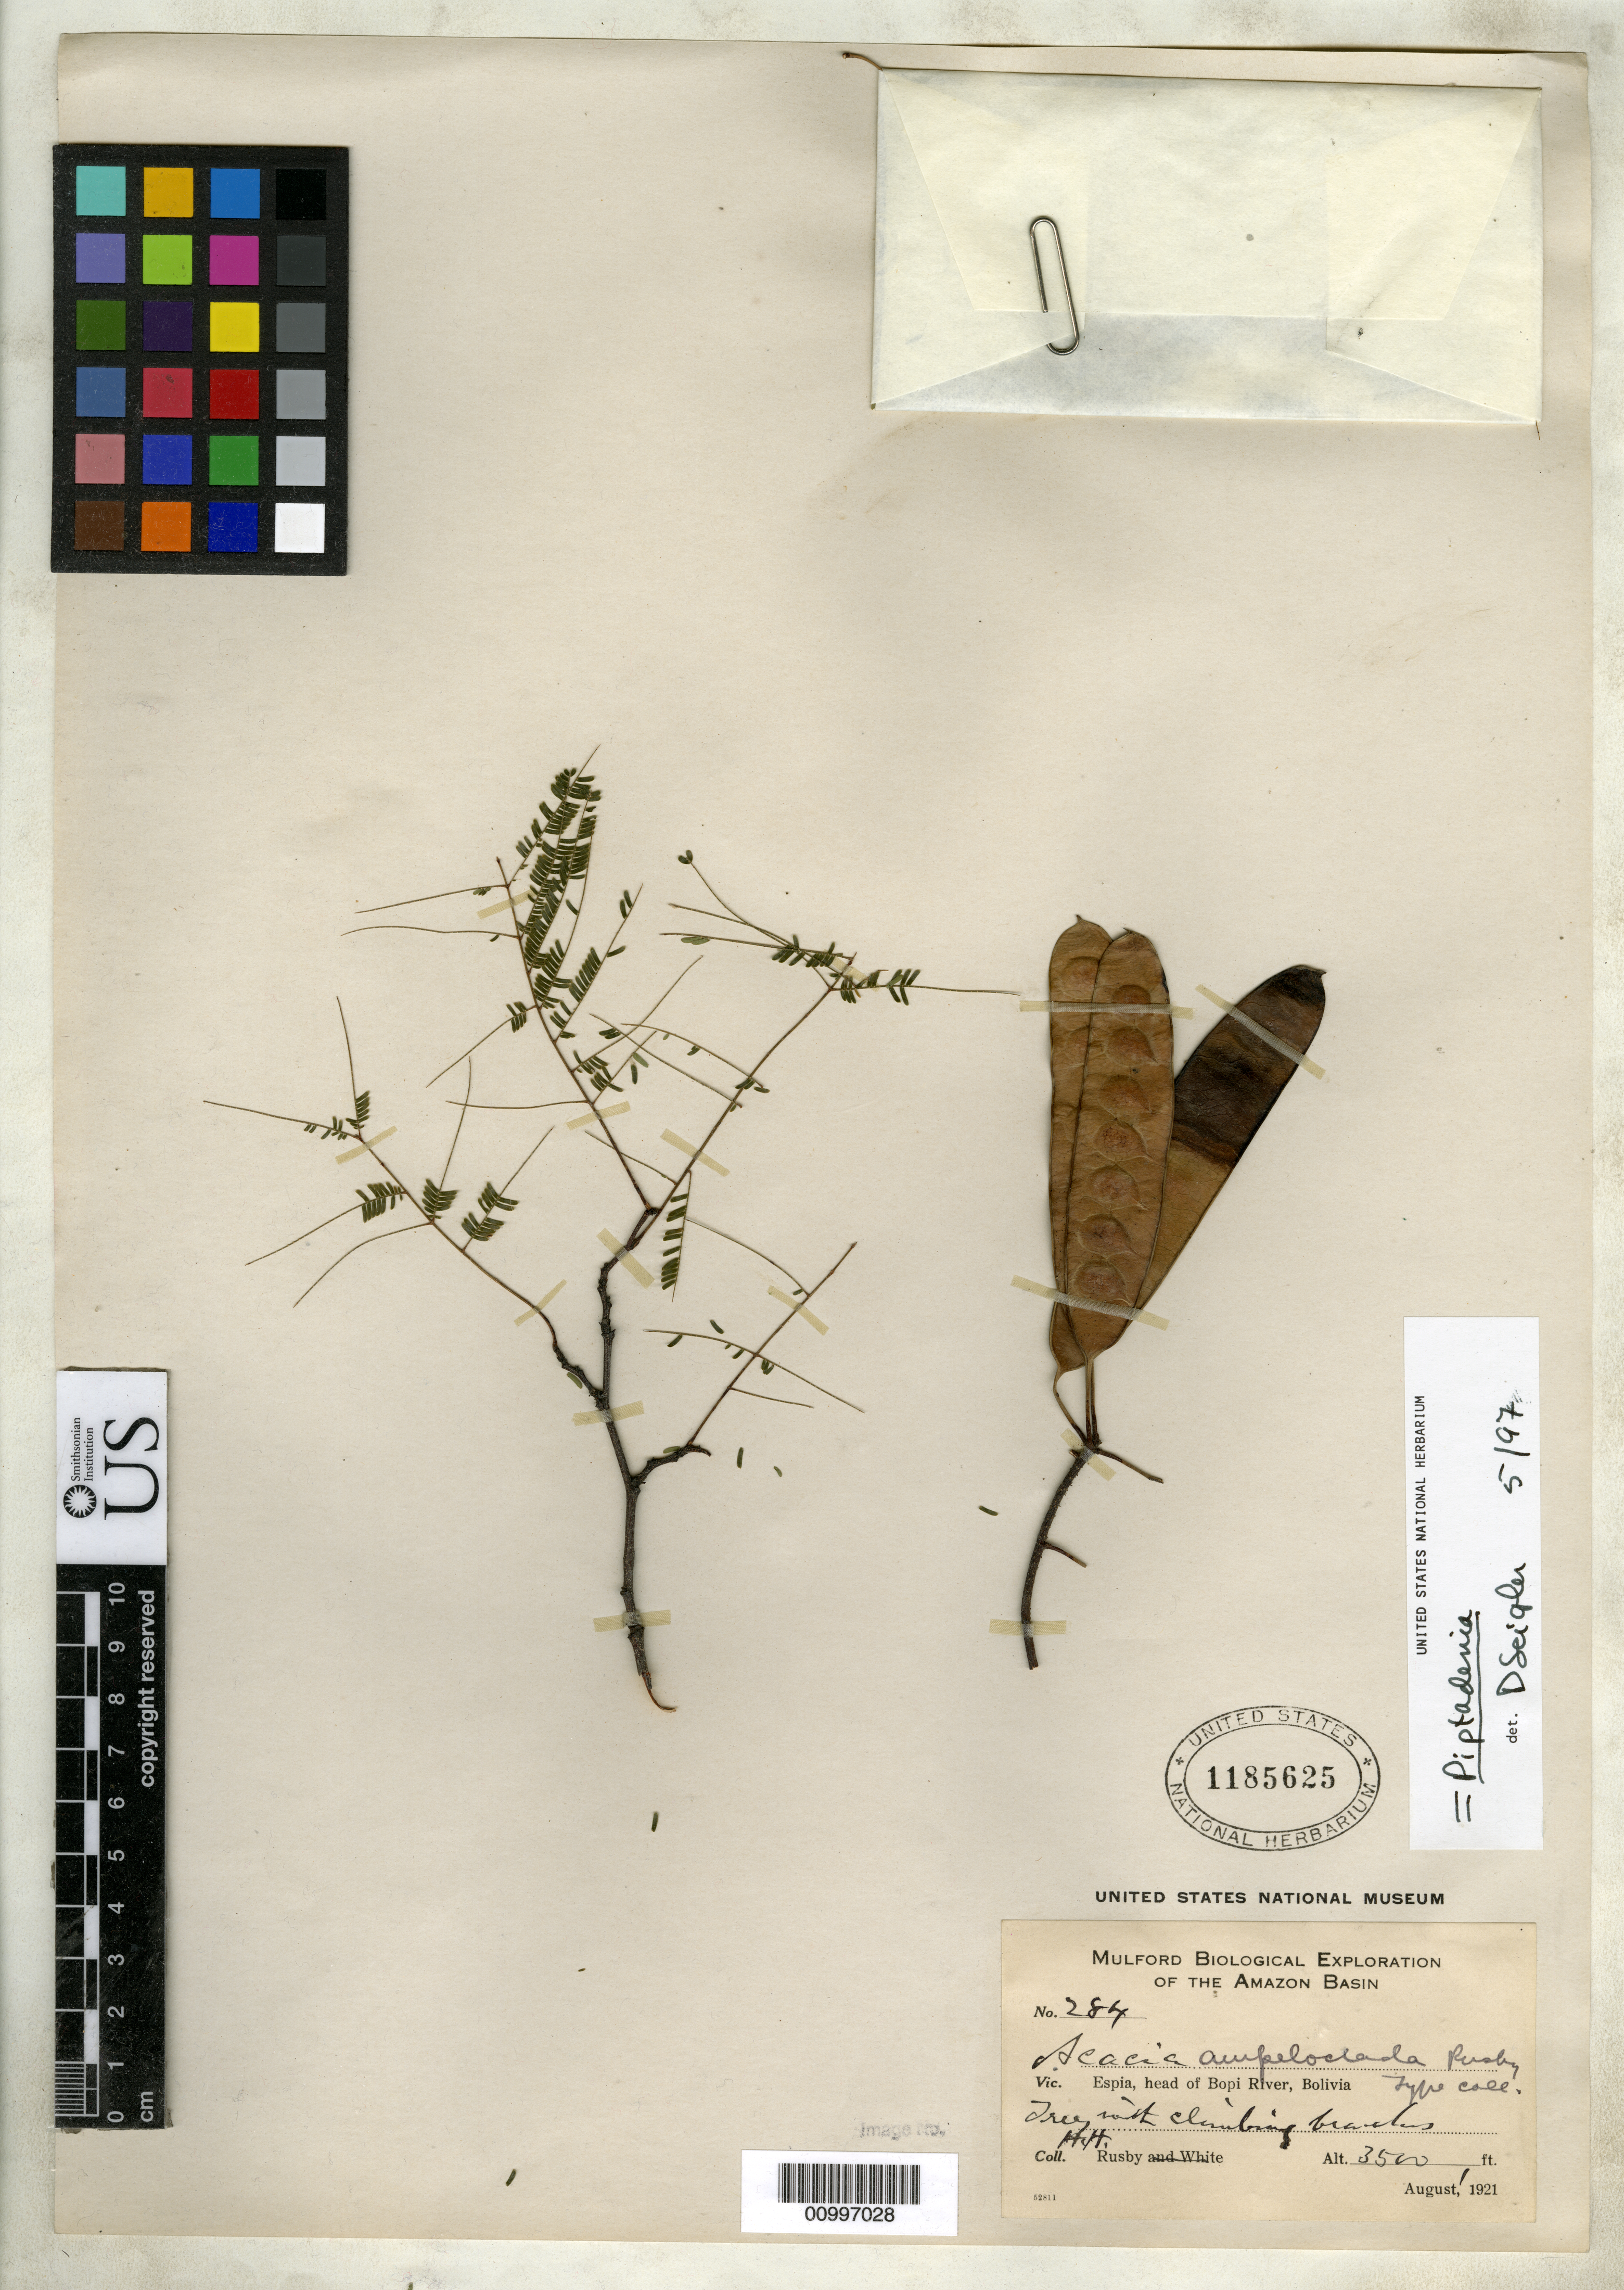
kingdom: Plantae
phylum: Tracheophyta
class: Magnoliopsida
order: Fabales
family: Fabaceae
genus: Acacia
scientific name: Acacia ampeloclada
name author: Rusby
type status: Isotype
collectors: H. H. Rusby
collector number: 284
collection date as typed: August 1, 1921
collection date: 1921-08-01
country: Bolivia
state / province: La Paz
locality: Espia, head of Bopi River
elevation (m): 1067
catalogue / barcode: US 1185625